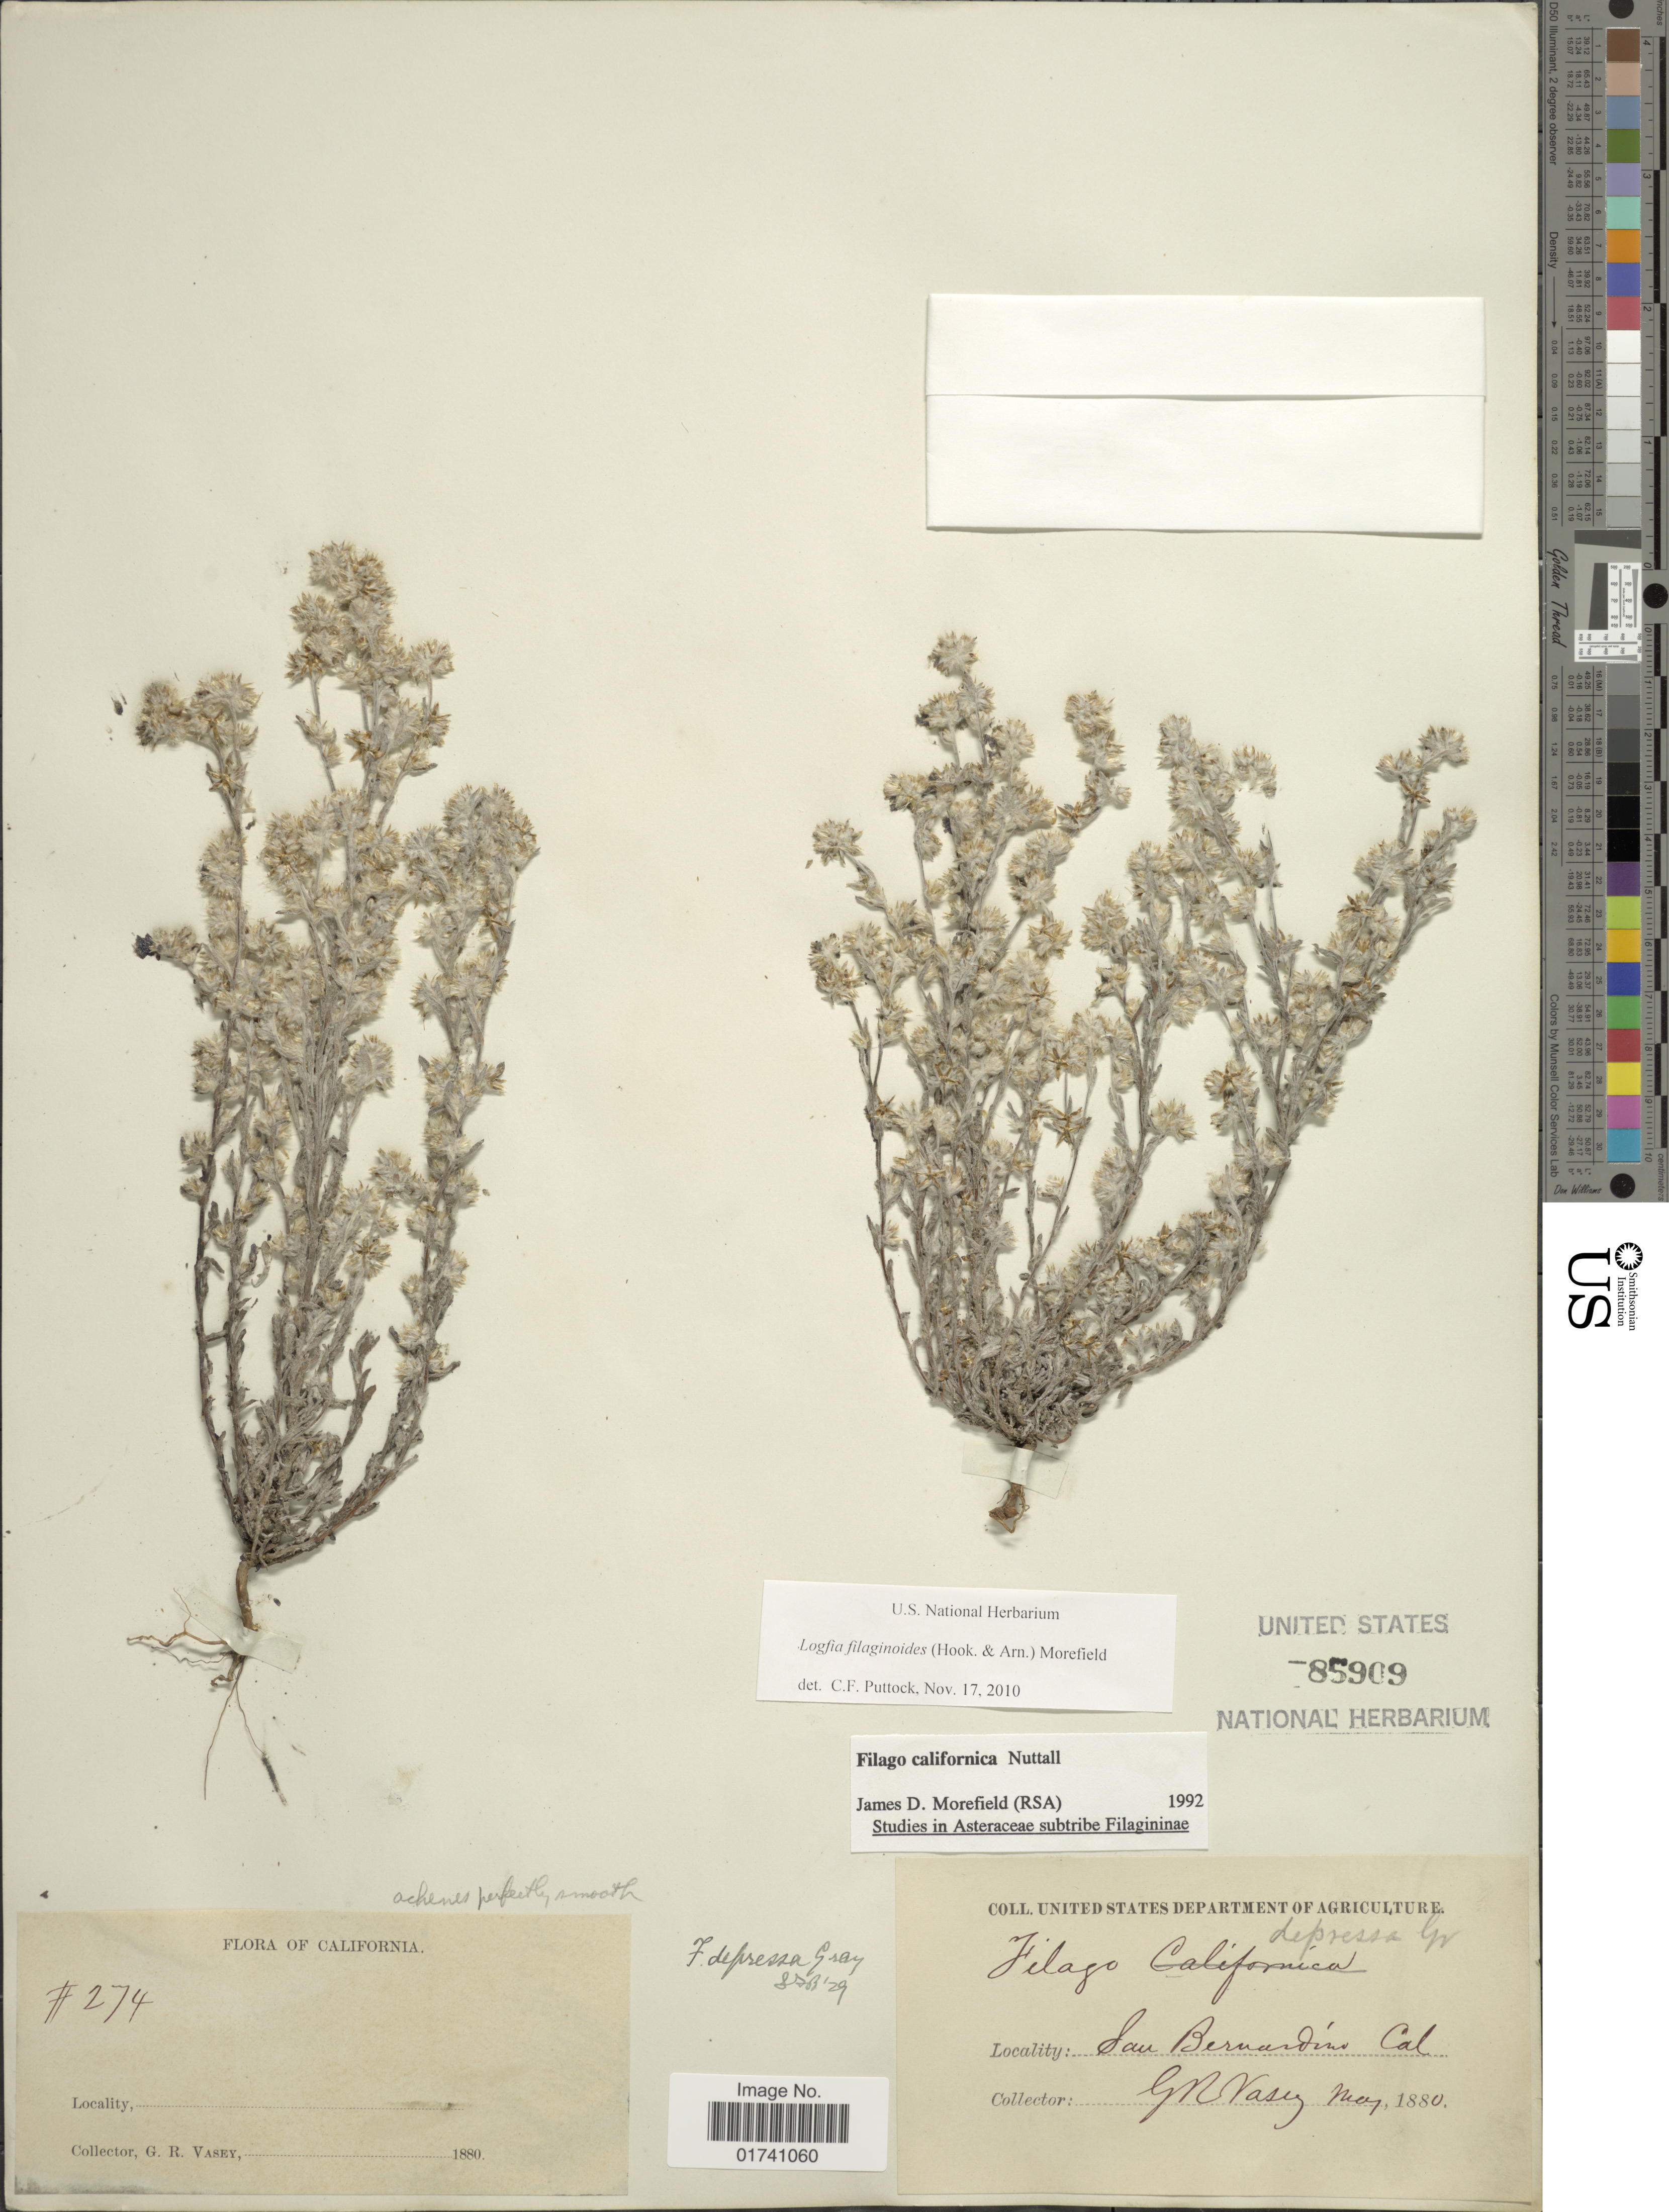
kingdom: Plantae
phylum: Tracheophyta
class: Magnoliopsida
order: Asterales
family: Asteraceae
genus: Logfia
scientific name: Logfia filaginoides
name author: (Hook. & Arn.) Morefield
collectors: G. R. Vasey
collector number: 274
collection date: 1880-05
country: United States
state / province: California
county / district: San Bernardino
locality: San Bernardino Cal.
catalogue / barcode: US 85909